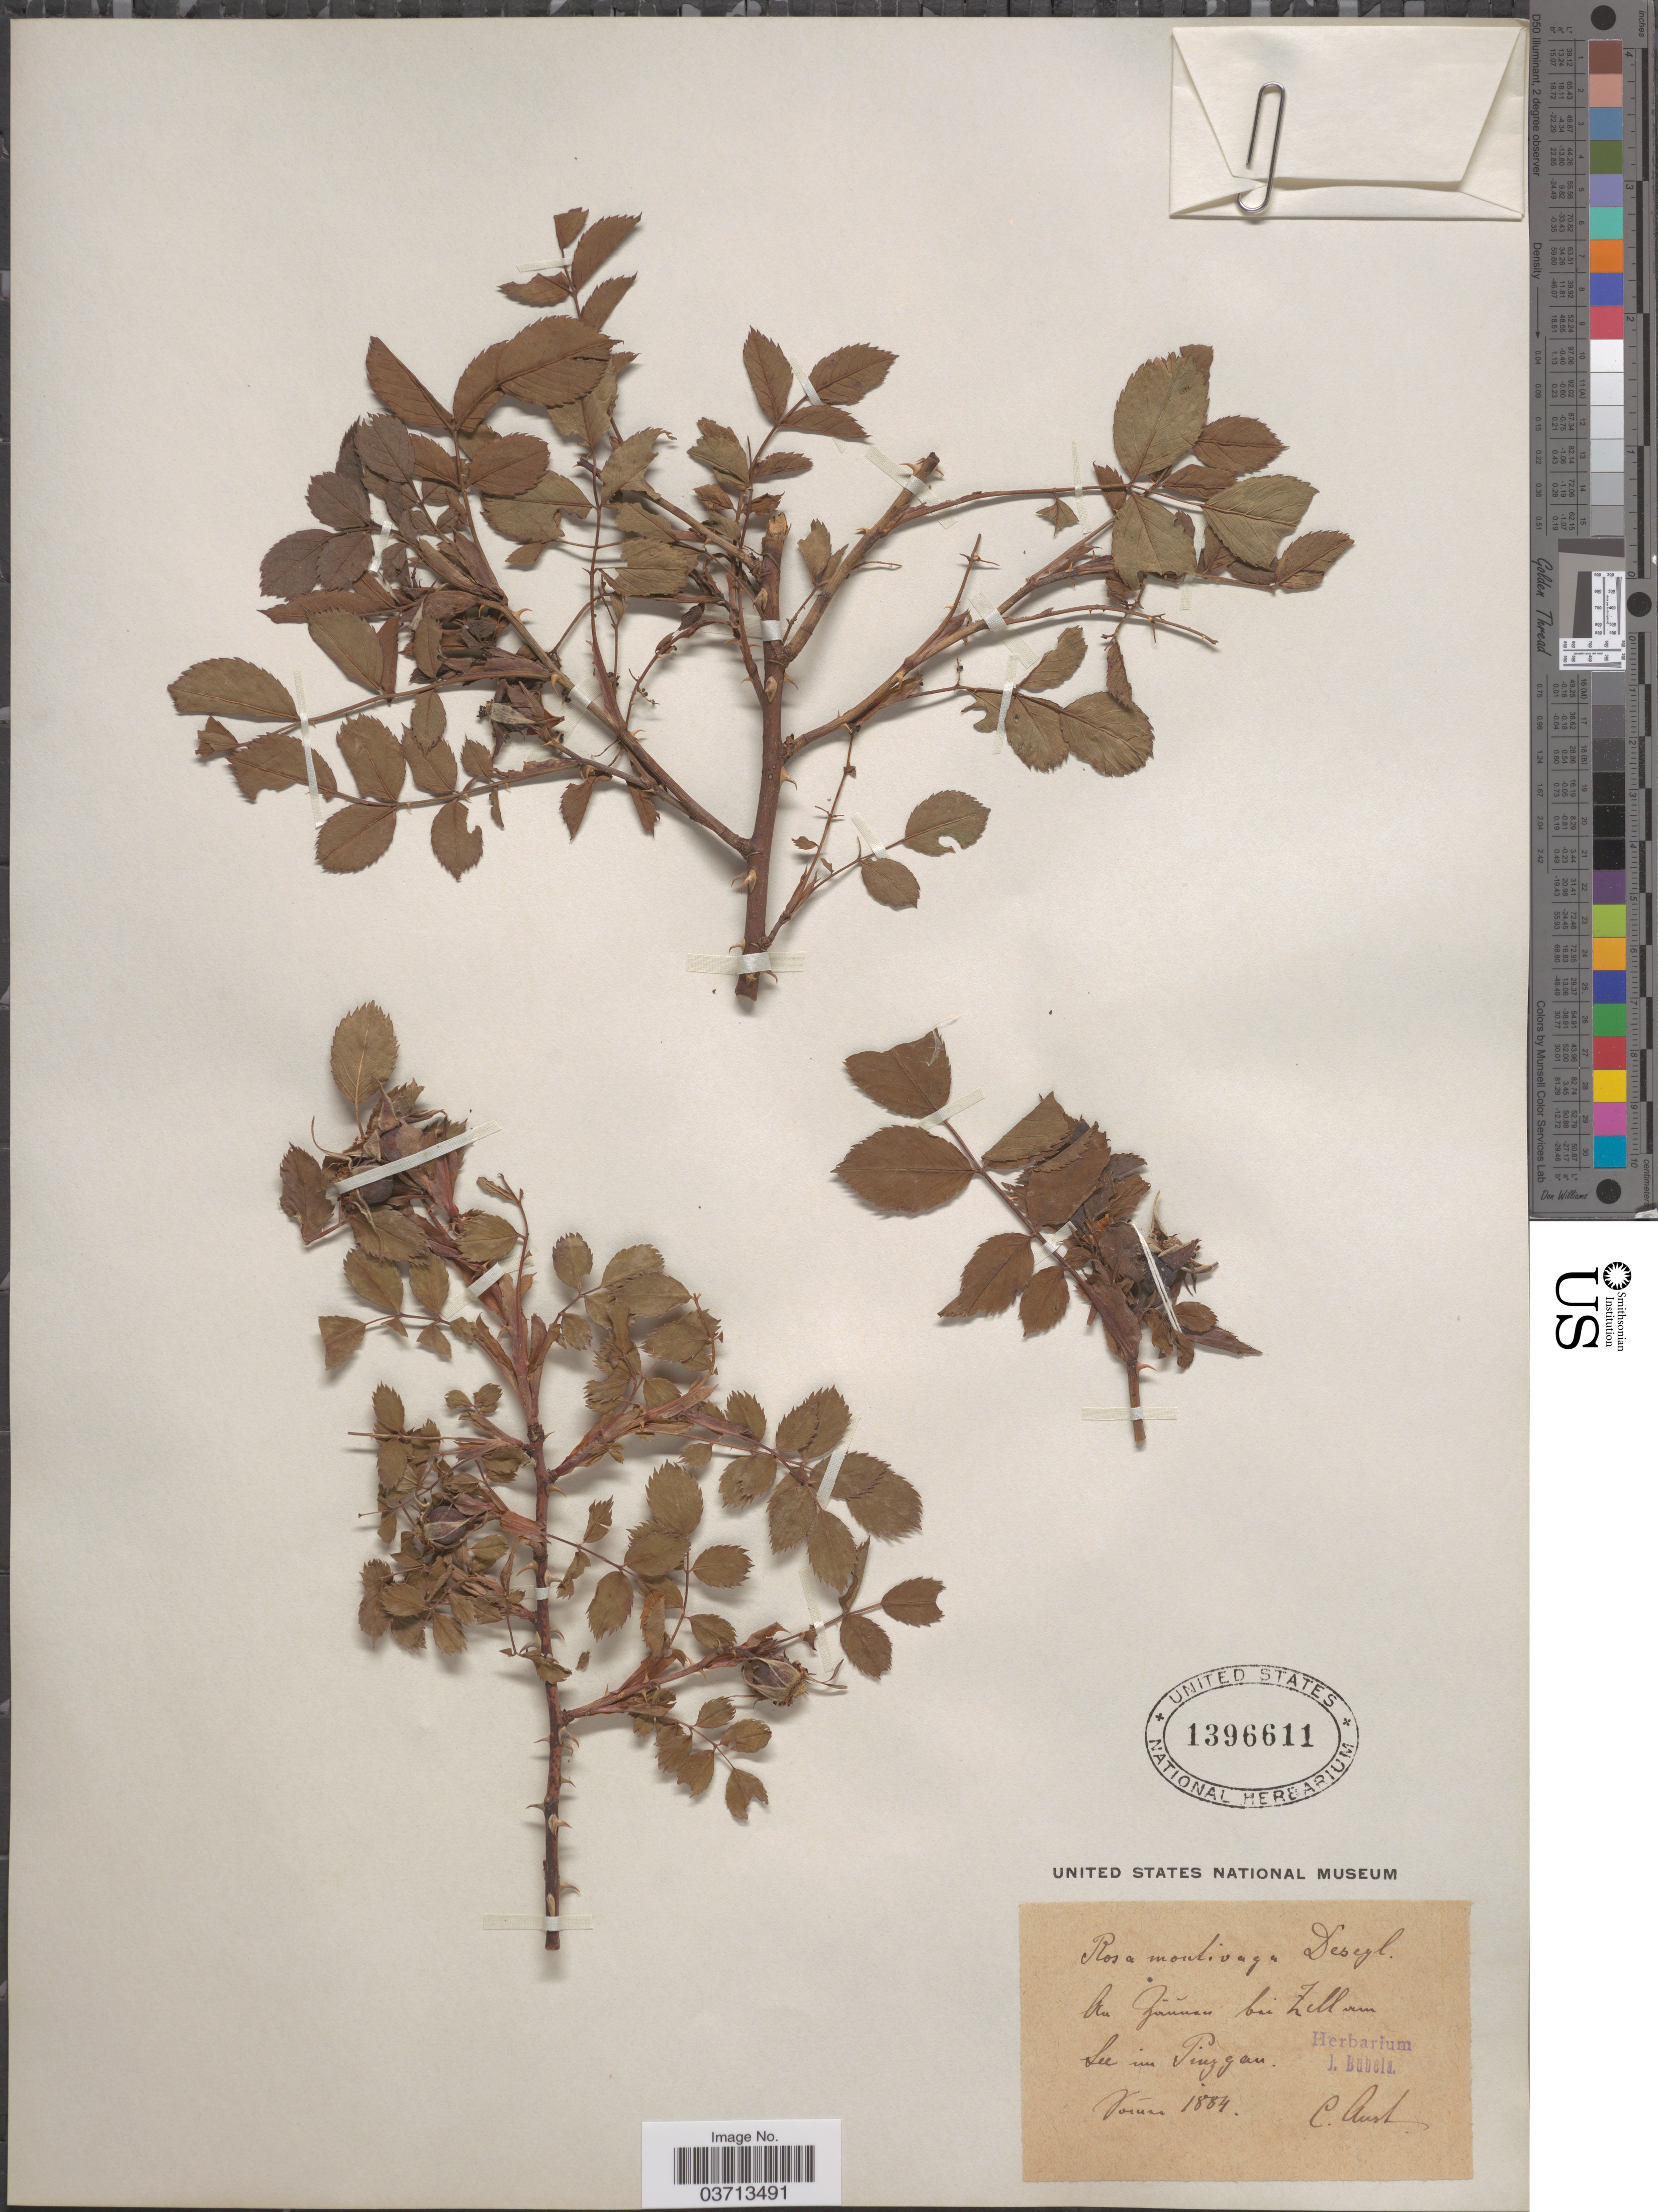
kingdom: Plantae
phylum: Tracheophyta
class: Magnoliopsida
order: Rosales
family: Rosaceae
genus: Rosa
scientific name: Rosa montivaga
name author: Déségl.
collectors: C. Aust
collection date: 1884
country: Austria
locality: [illegible text] bei Zell am See im Pinzgau. Jorum.[interpreted]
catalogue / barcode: US 1396611